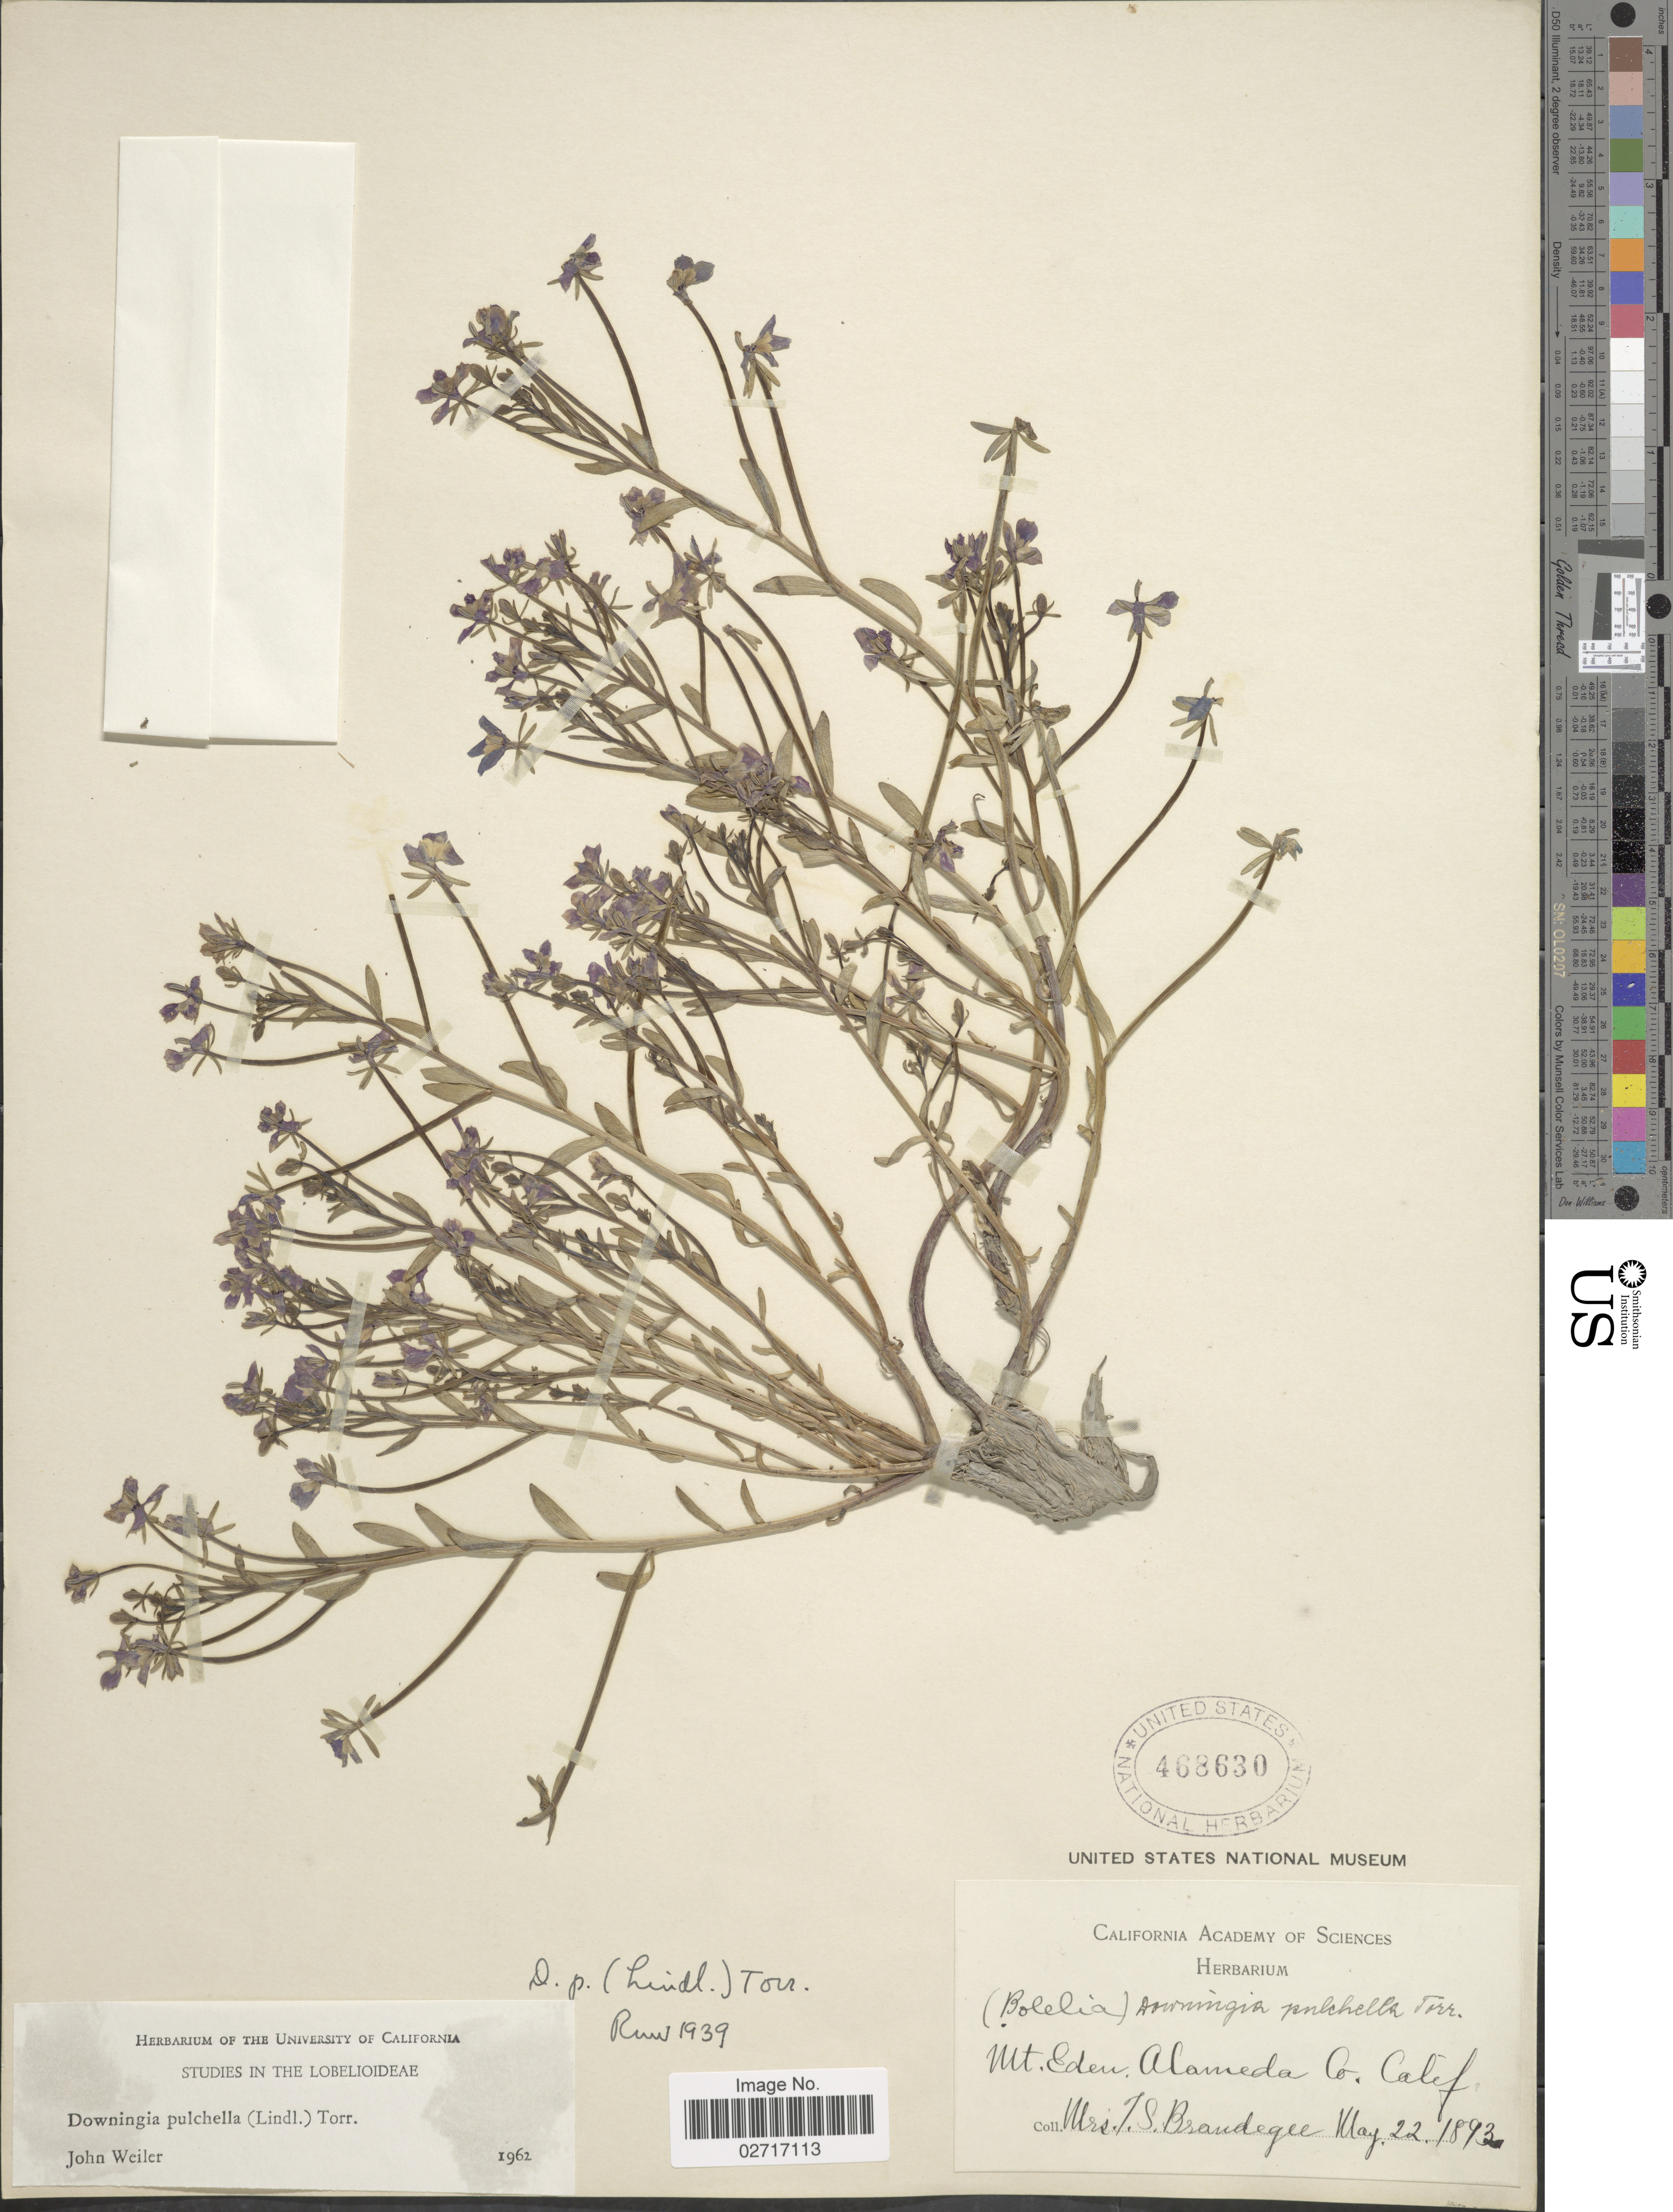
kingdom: Plantae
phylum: Tracheophyta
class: Magnoliopsida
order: Asterales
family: Campanulaceae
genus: Downingia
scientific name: Downingia pulchella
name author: (Lindl.) Torr.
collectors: K. Brandegee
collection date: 1893-05-22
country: United States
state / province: California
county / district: Alameda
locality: Mt. Eden, Alameda Co.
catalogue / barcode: US 468630